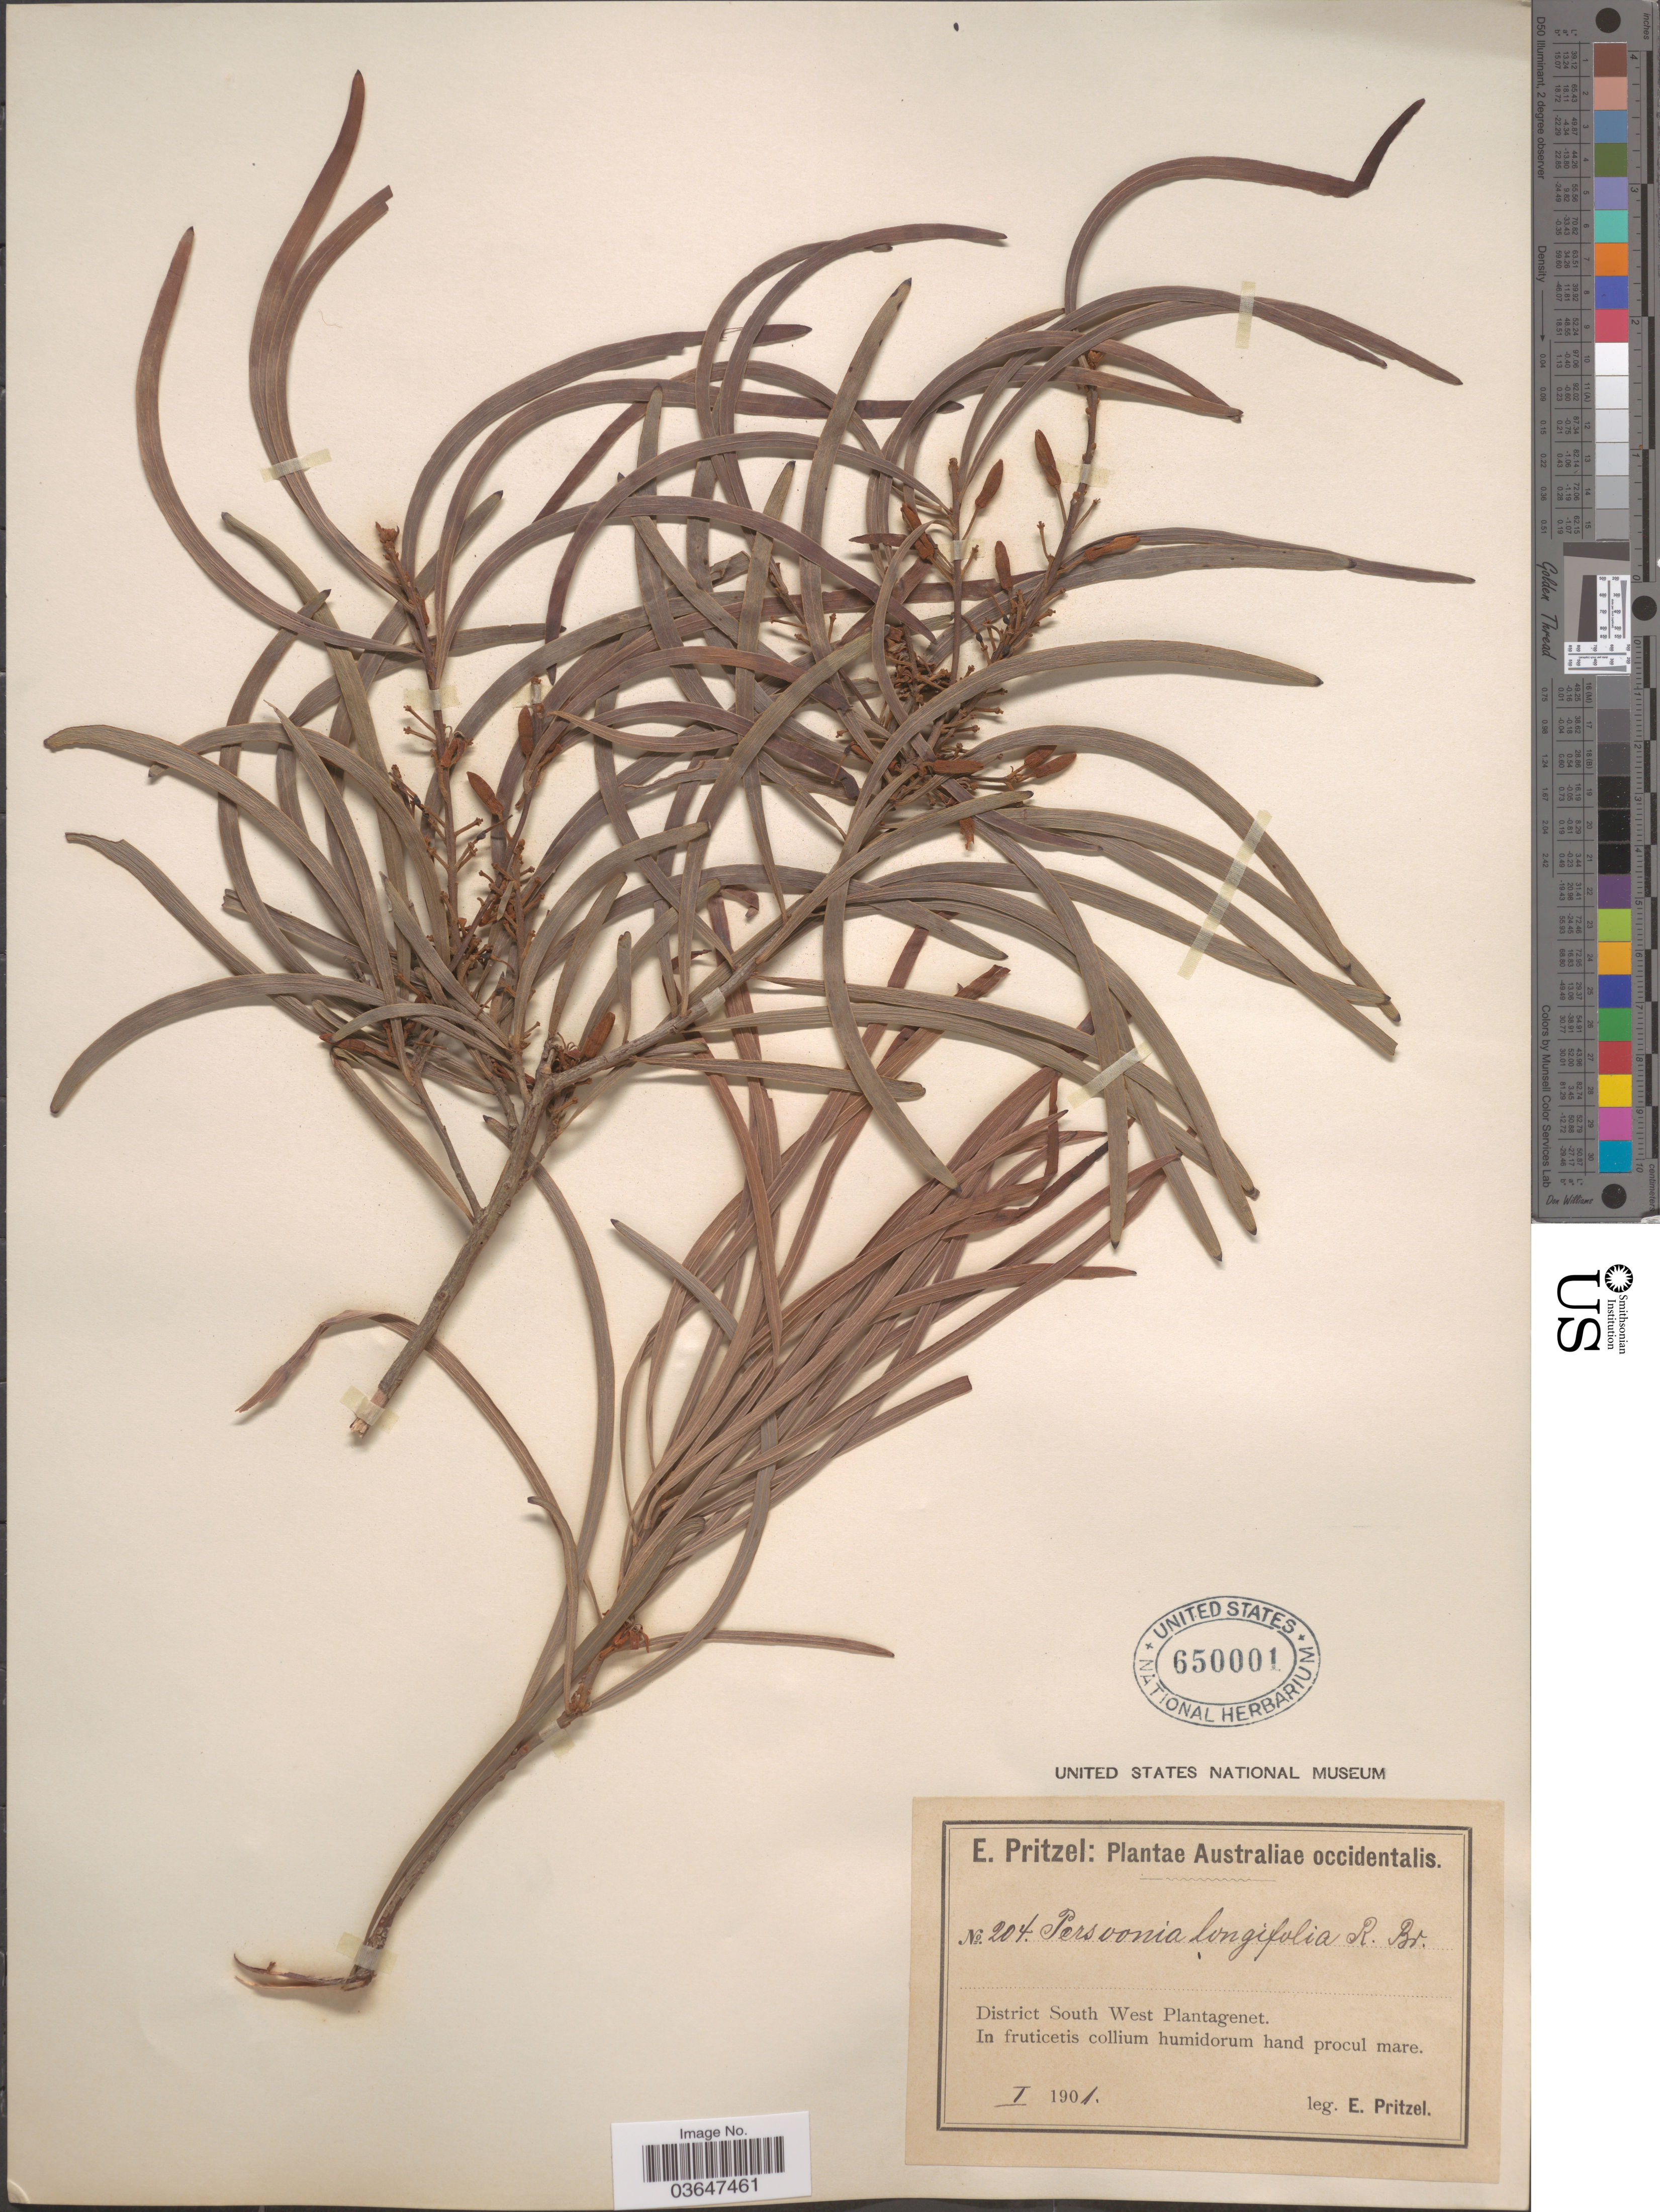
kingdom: Plantae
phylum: Tracheophyta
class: Magnoliopsida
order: Proteales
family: Proteaceae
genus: Persoonia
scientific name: Persoonia longifolia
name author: R. Br.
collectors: E. G. Pritzel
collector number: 204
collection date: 1901-01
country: Australia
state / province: Western Australia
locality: Australiae occidentalis. District South West Plantagenet. In fruticetis collium humidorum hand procul mare.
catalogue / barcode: US 650001